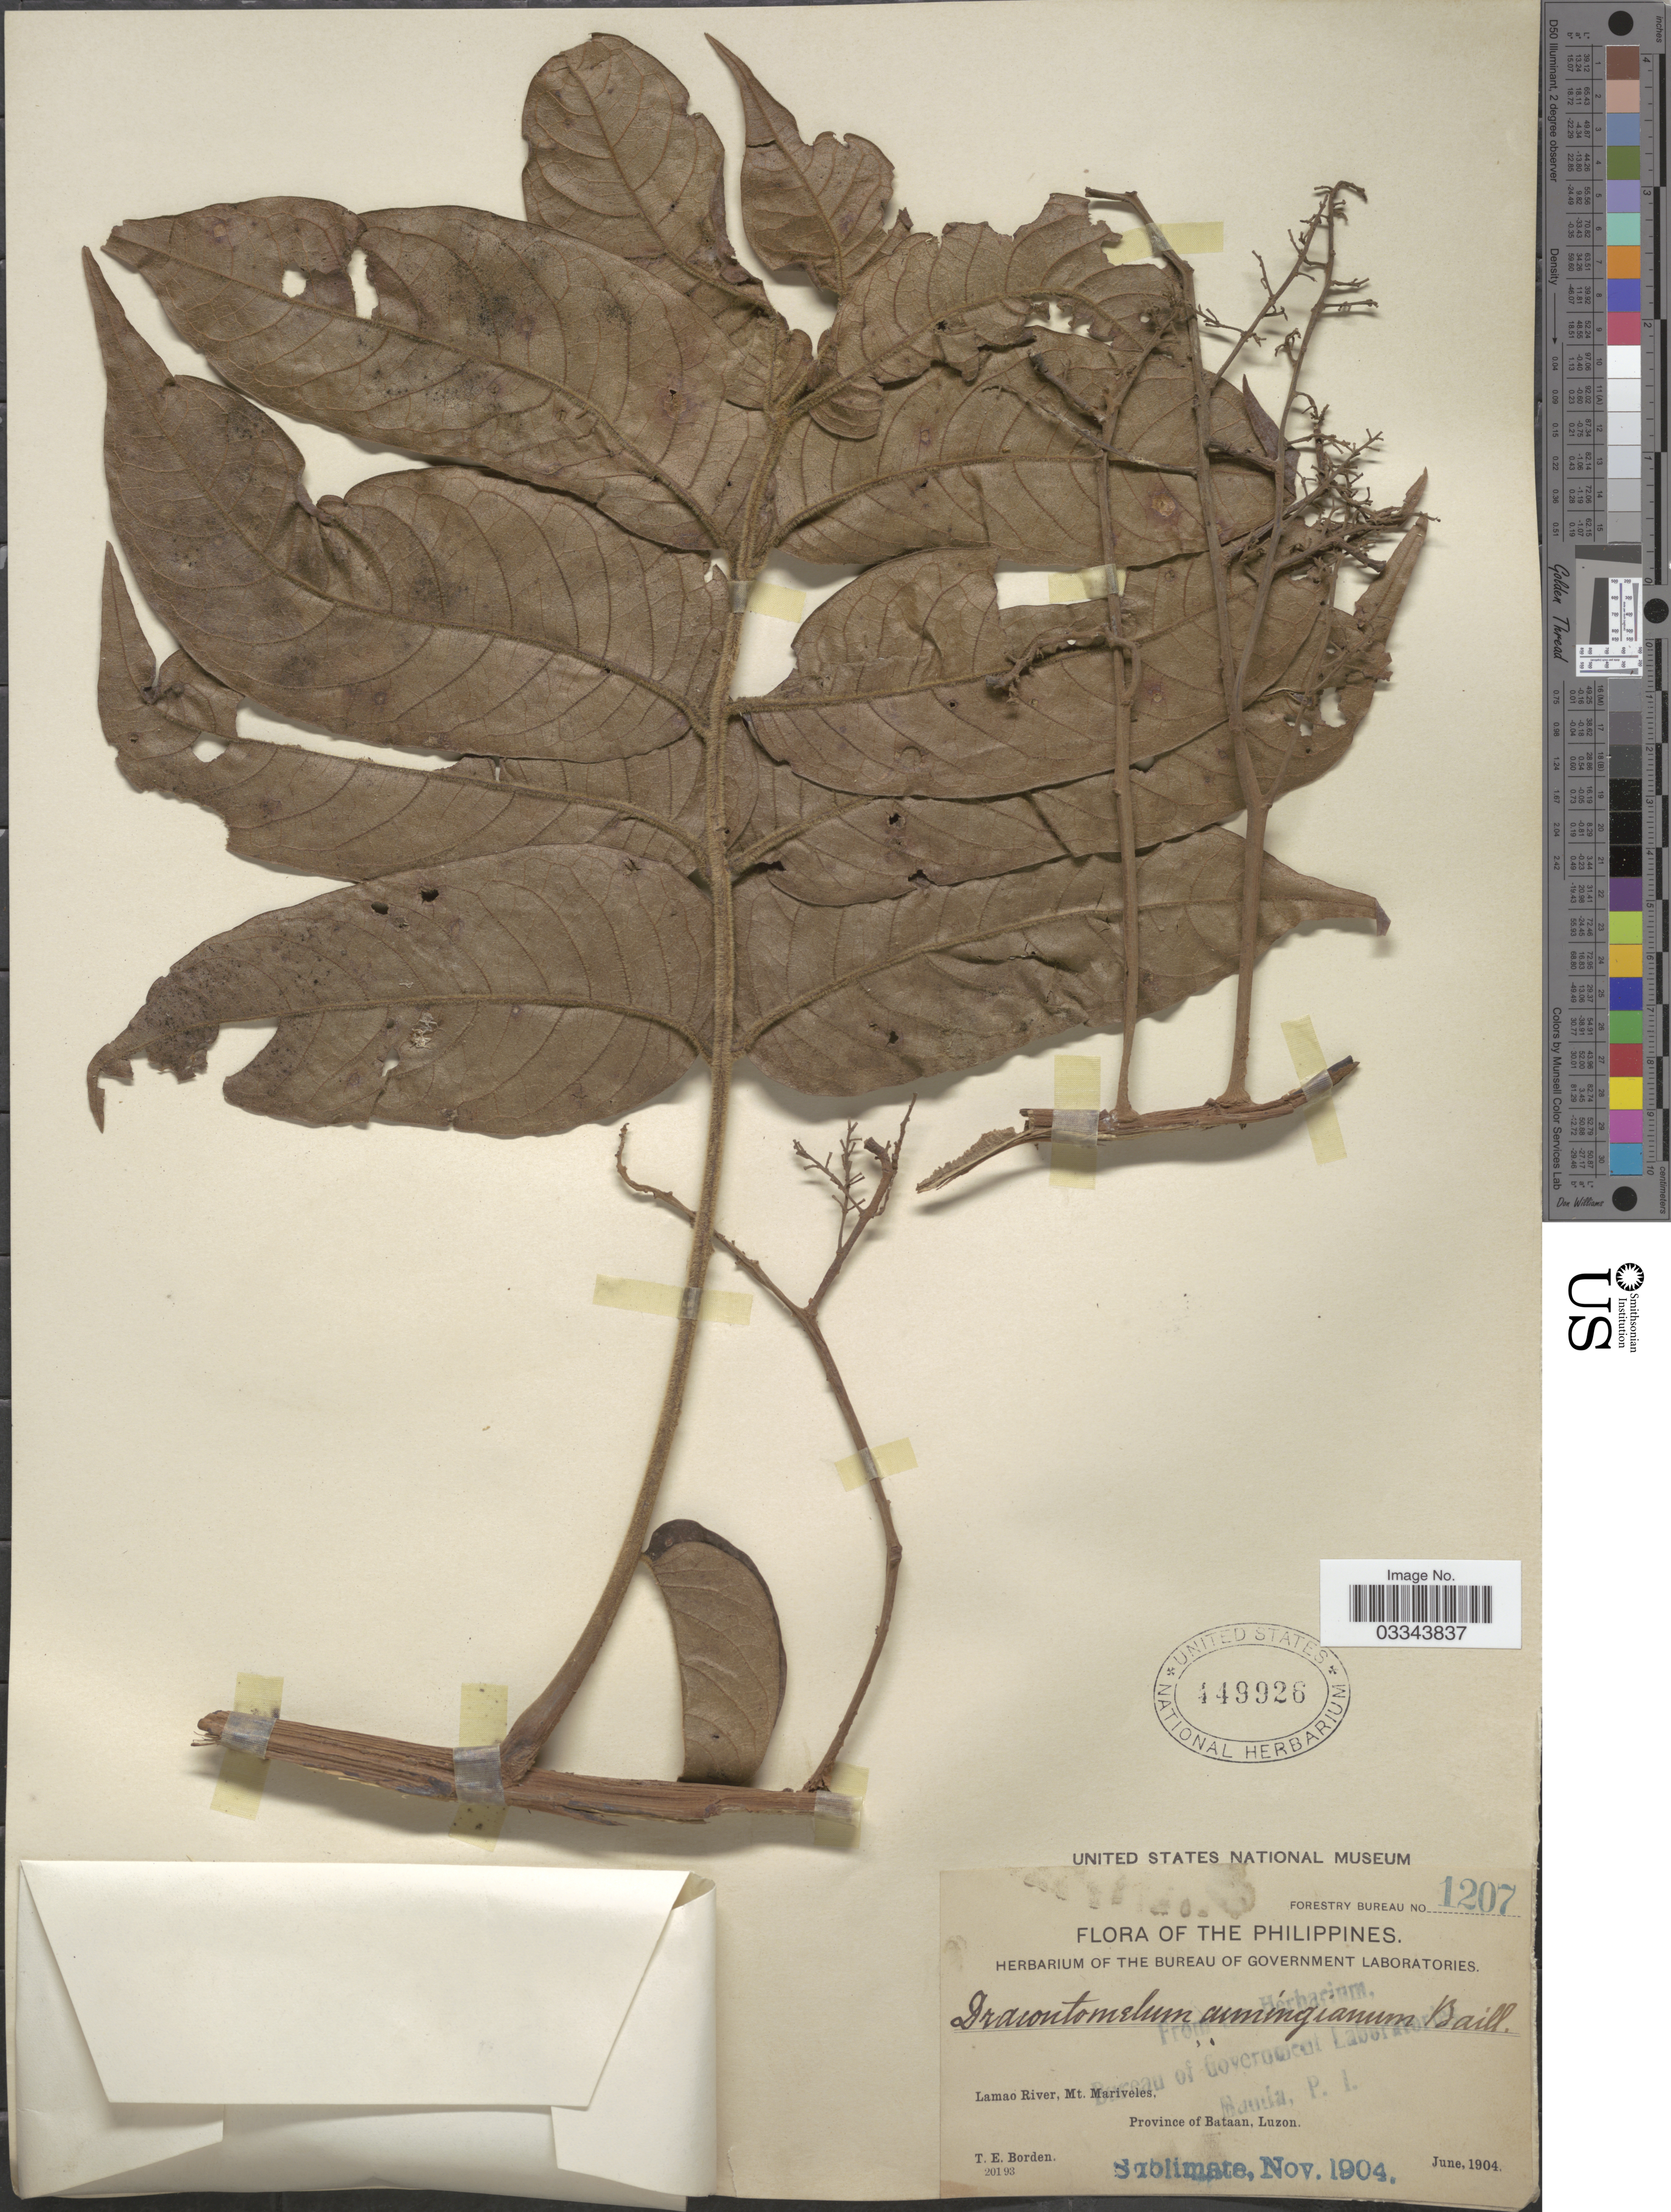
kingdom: Plantae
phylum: Tracheophyta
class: Magnoliopsida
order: Sapindales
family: Anacardiaceae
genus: Dracontomelon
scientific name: Dracontomelon edule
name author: Merr.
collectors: T. E. Borden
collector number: Forestry Bureau 1207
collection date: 1904-06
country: Philippines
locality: Lamao River, Mt. Mariveles, Province of Bataan, Luzon.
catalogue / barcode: US 449926